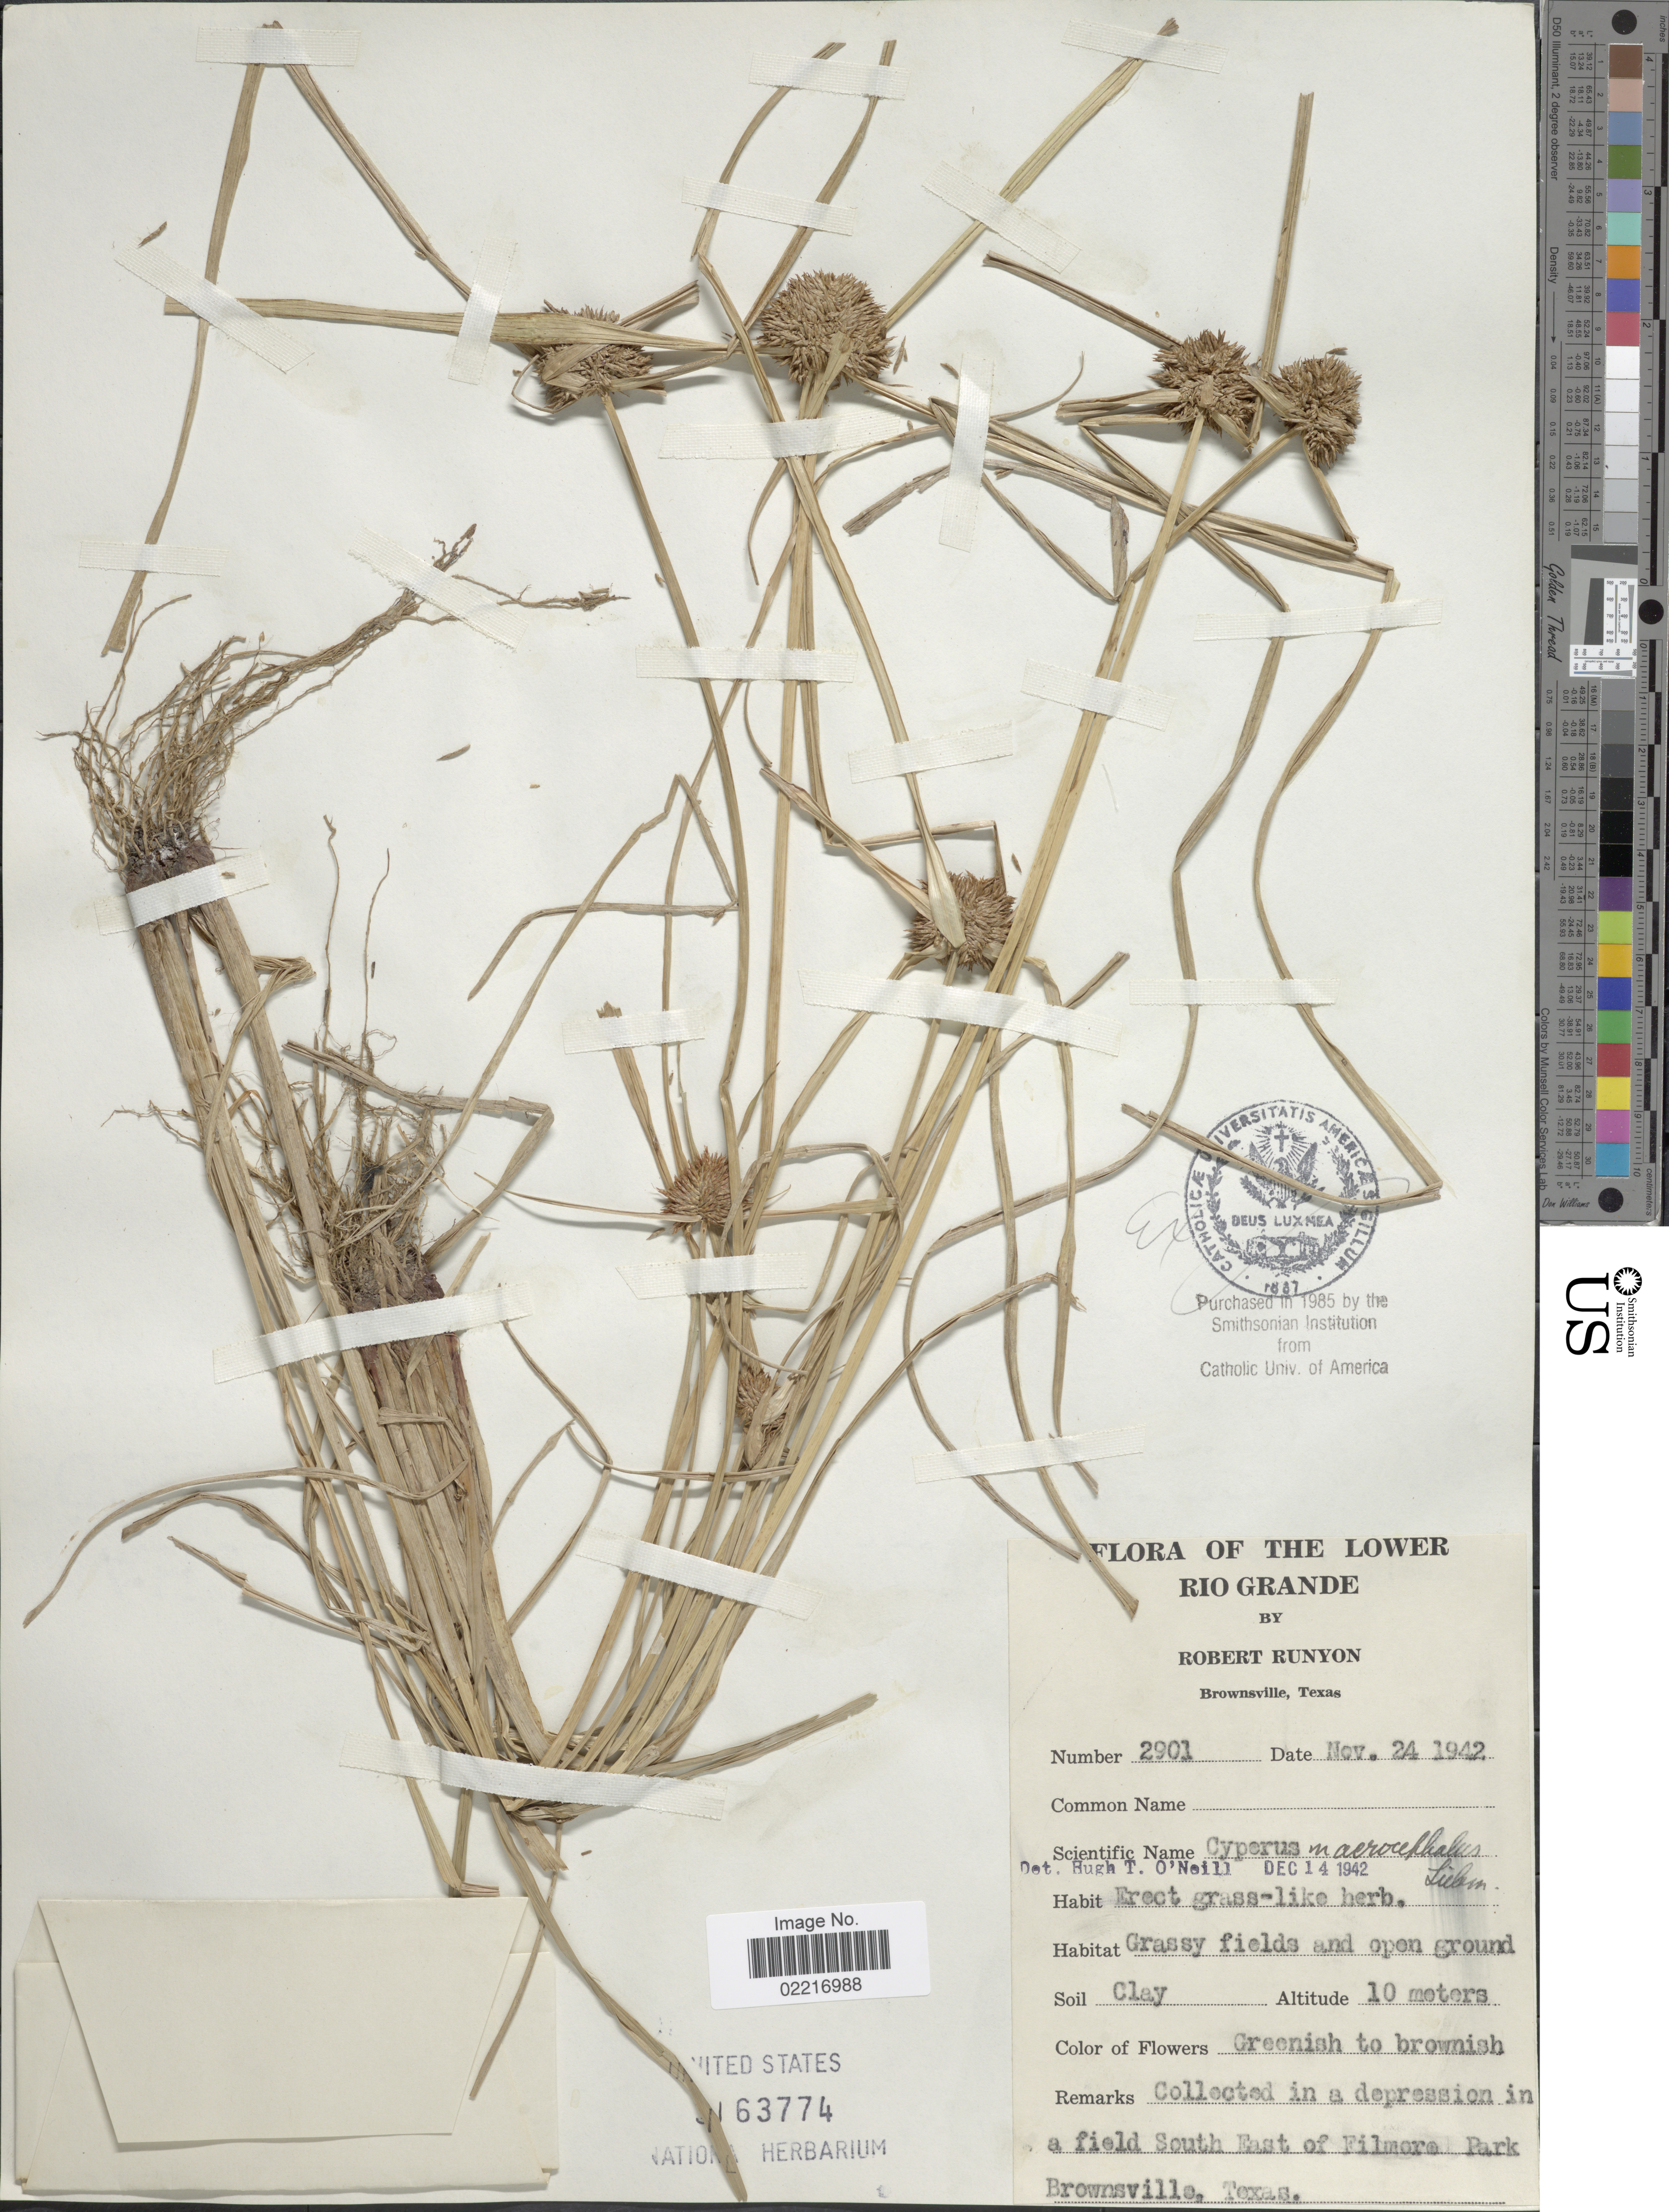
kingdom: Plantae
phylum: Tracheophyta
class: Liliopsida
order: Poales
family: Cyperaceae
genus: Cyperus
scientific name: Cyperus conglobatus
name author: Humb. ex Link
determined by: Strong, Mark T., (BOT), Smithsonian Institution - National Museum of Natural History (UNITED STATES)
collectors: R. Runyon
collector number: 2901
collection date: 1942-11-24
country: United States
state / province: Texas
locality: The Lower Rio Grande, South east of Filmore Park Brownsville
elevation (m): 20